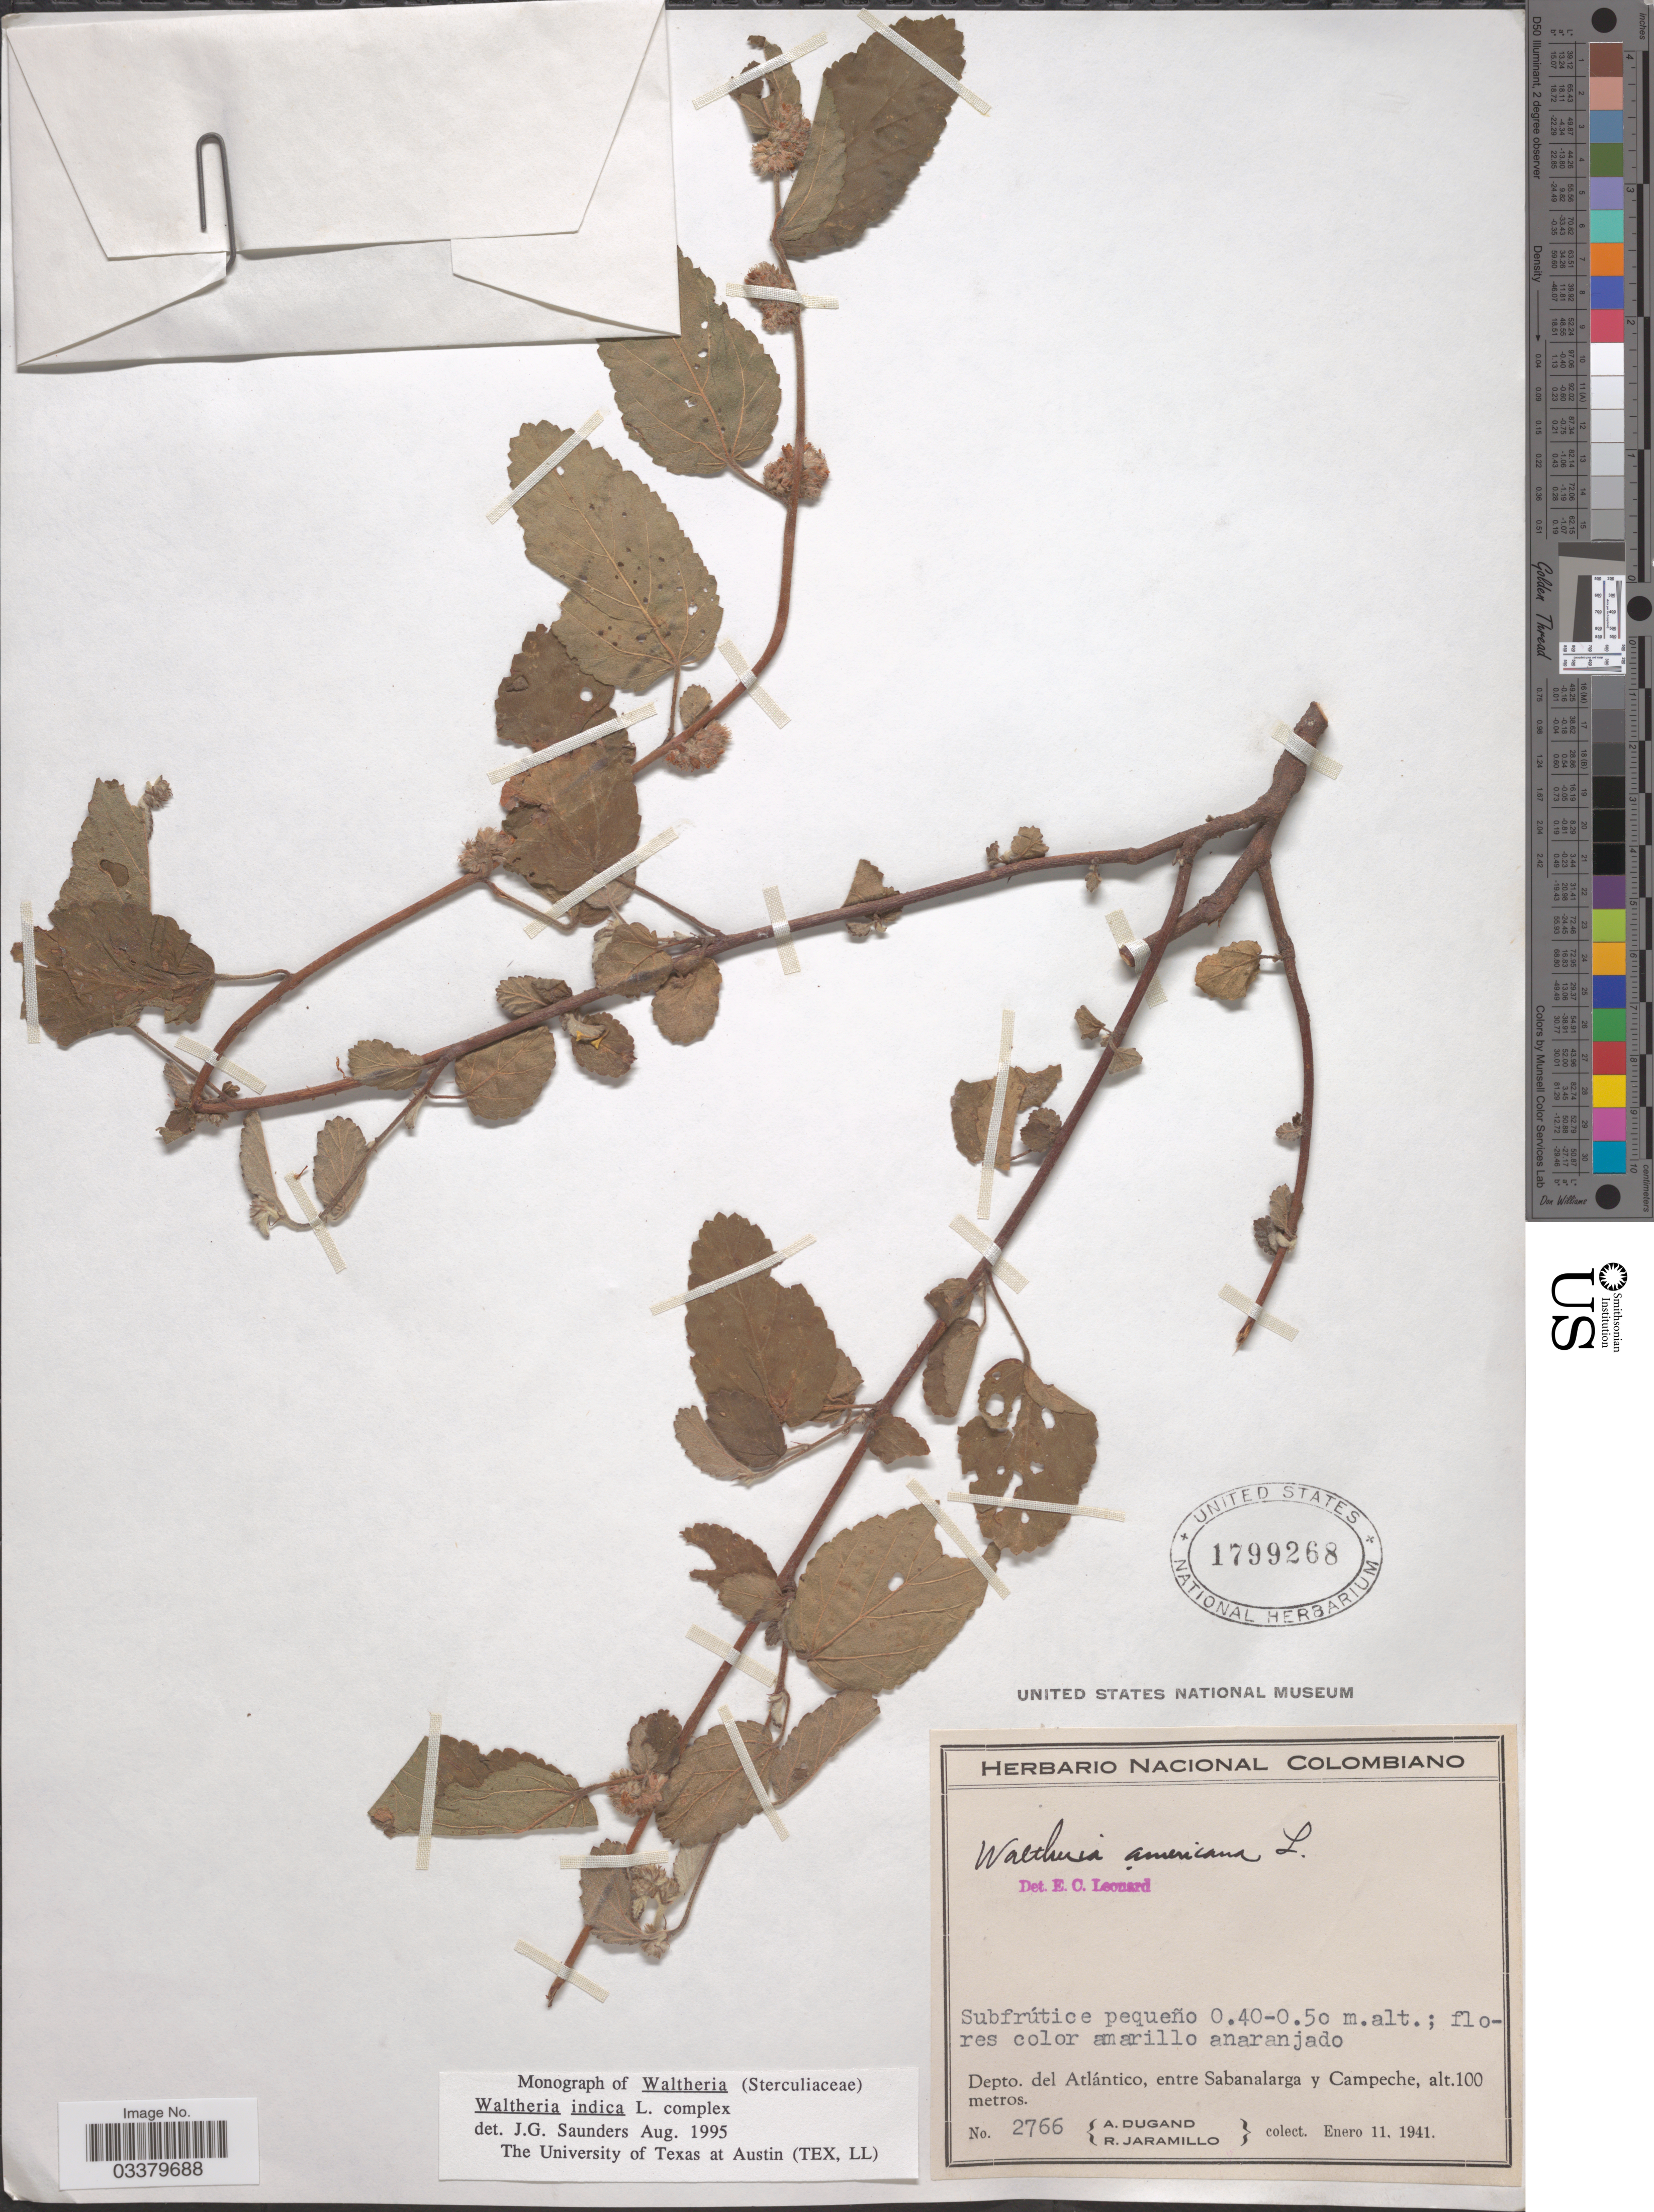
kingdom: Plantae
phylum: Tracheophyta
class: Magnoliopsida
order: Malvales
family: Malvaceae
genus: Waltheria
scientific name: Waltheria indica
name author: L.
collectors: A. Dugand & R. Jaramillo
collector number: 2766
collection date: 1941-01-11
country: Colombia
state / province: Atlántico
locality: Depto. del Atlántico, entre Sabanalarga y Campeche.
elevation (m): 100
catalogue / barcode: US 1799268